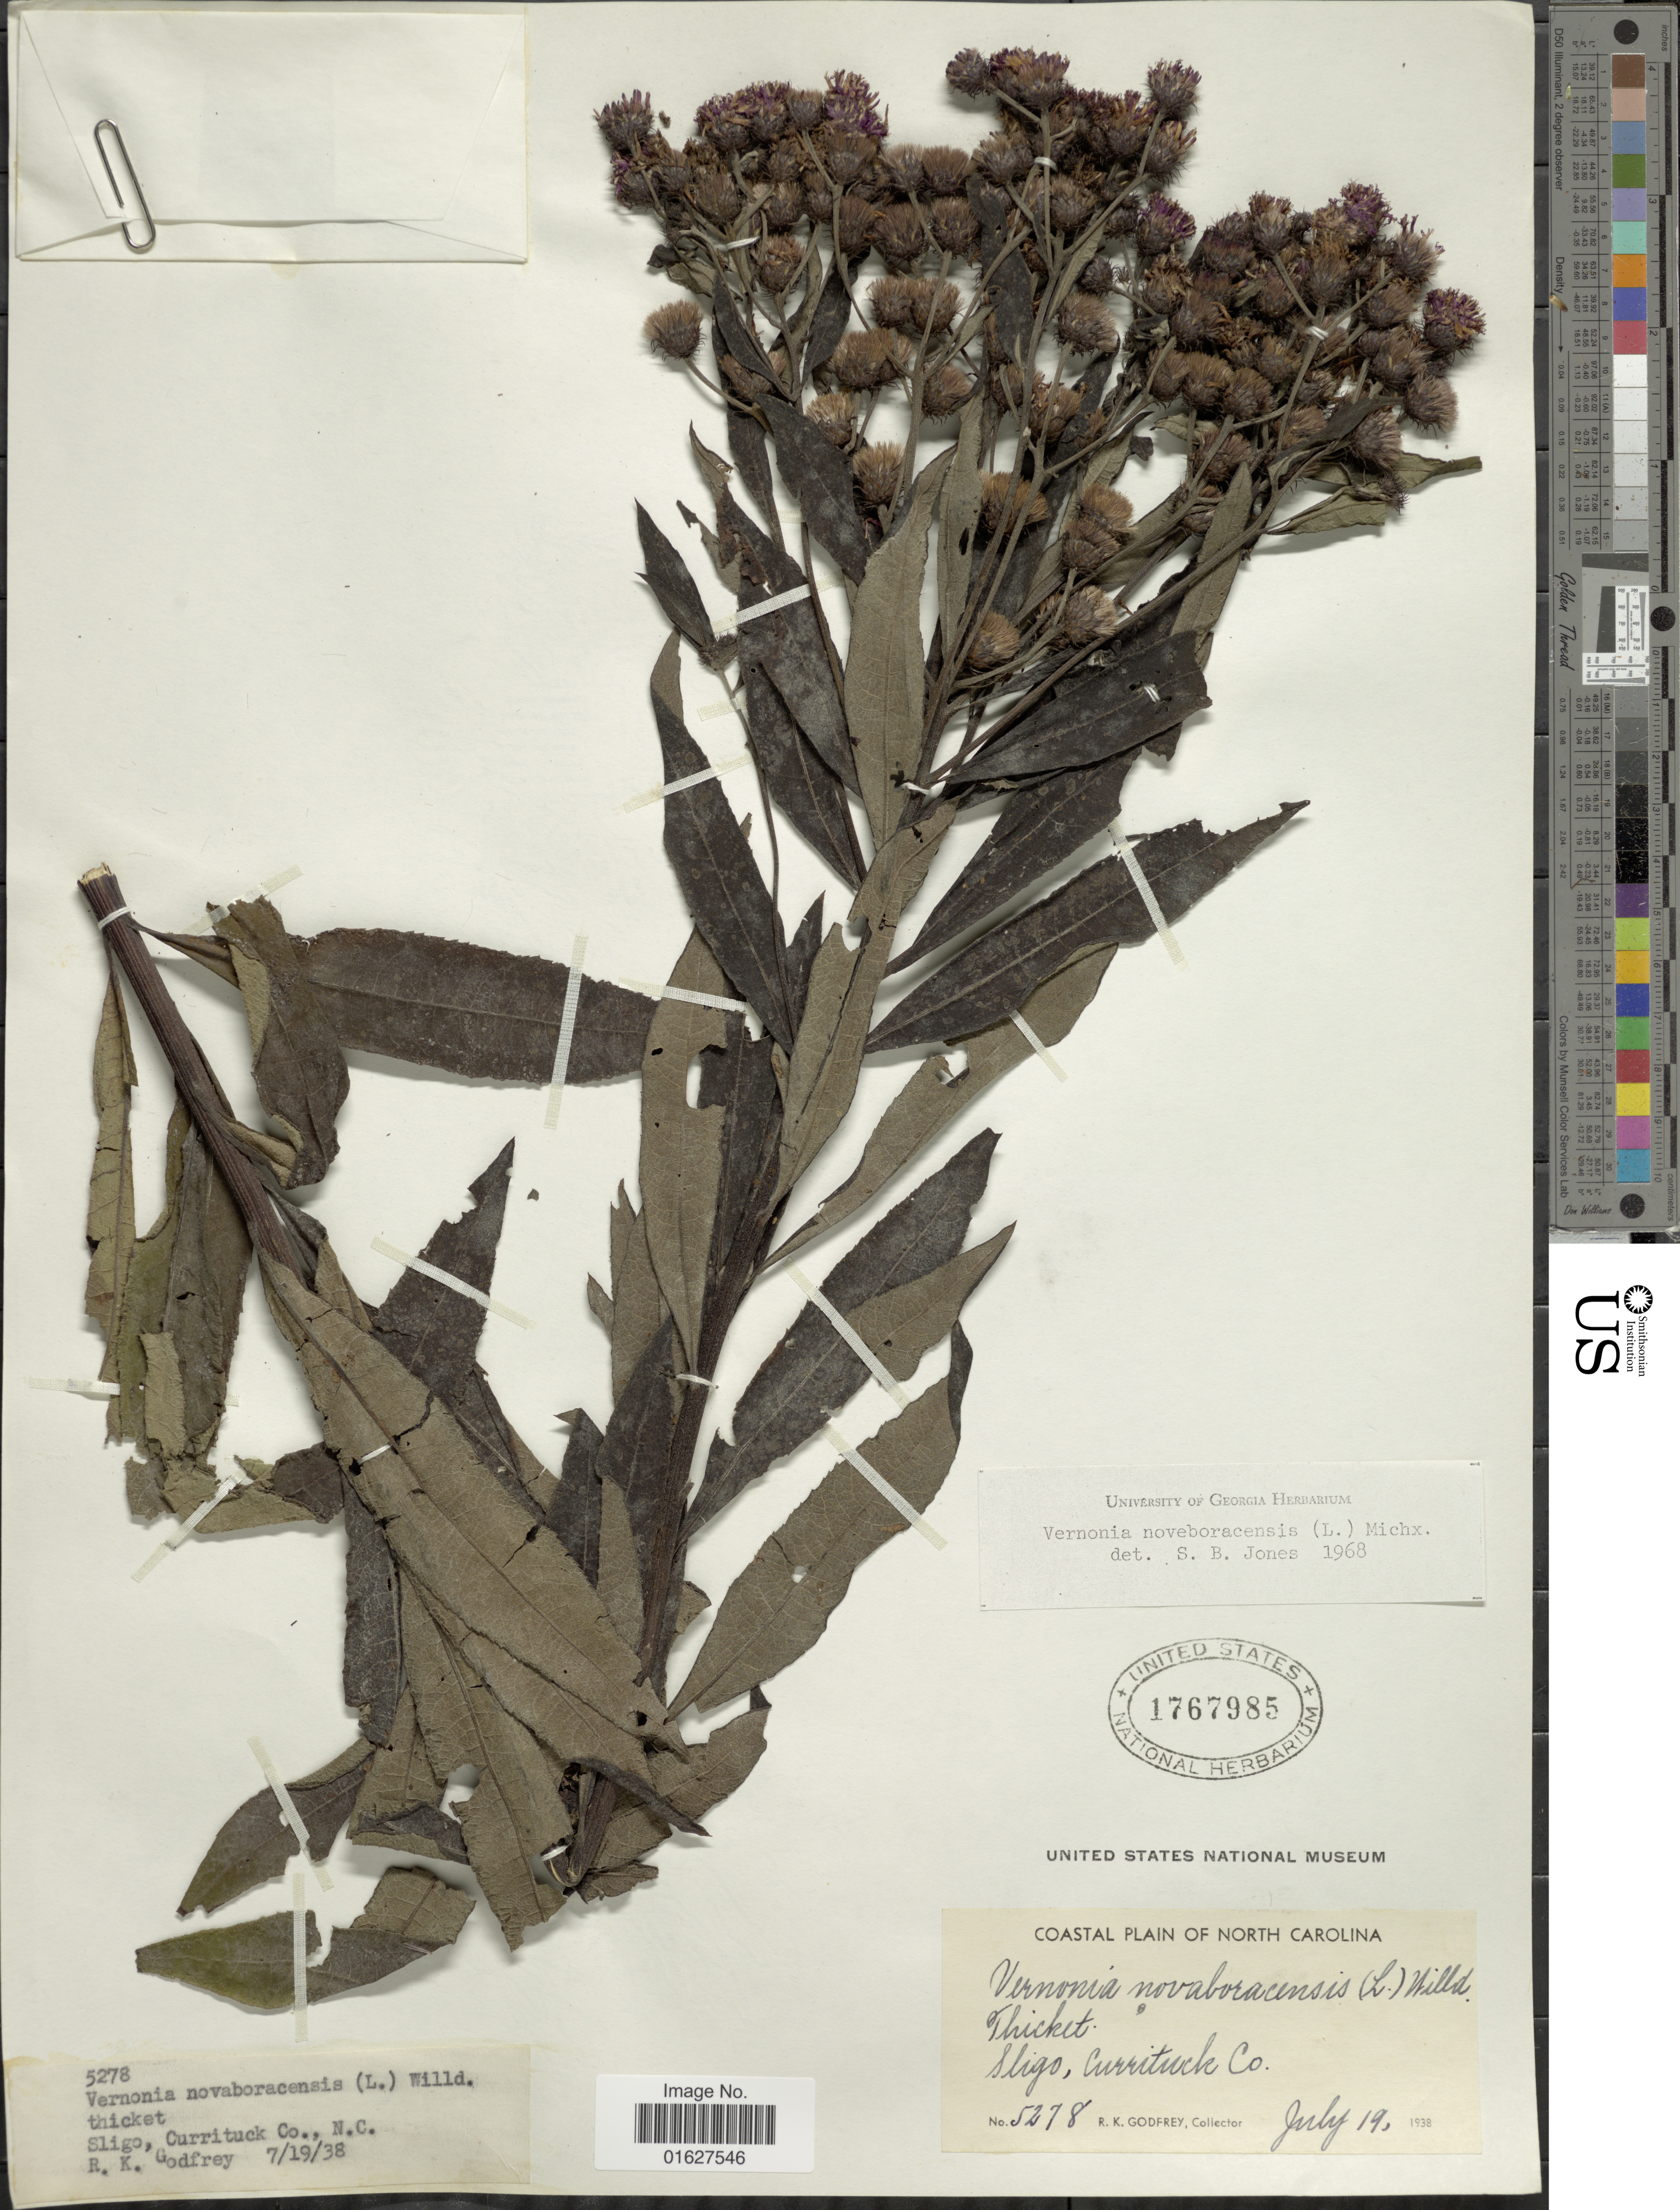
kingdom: Plantae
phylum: Tracheophyta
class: Magnoliopsida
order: Asterales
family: Asteraceae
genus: Vernonia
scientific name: Vernonia noveboracensis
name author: (L.) Michx.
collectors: R. K. Godfrey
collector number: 5278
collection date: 1938-07-19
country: United States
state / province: North Carolina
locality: North Carolina. Sligo, Currituck Co.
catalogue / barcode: US 1767985